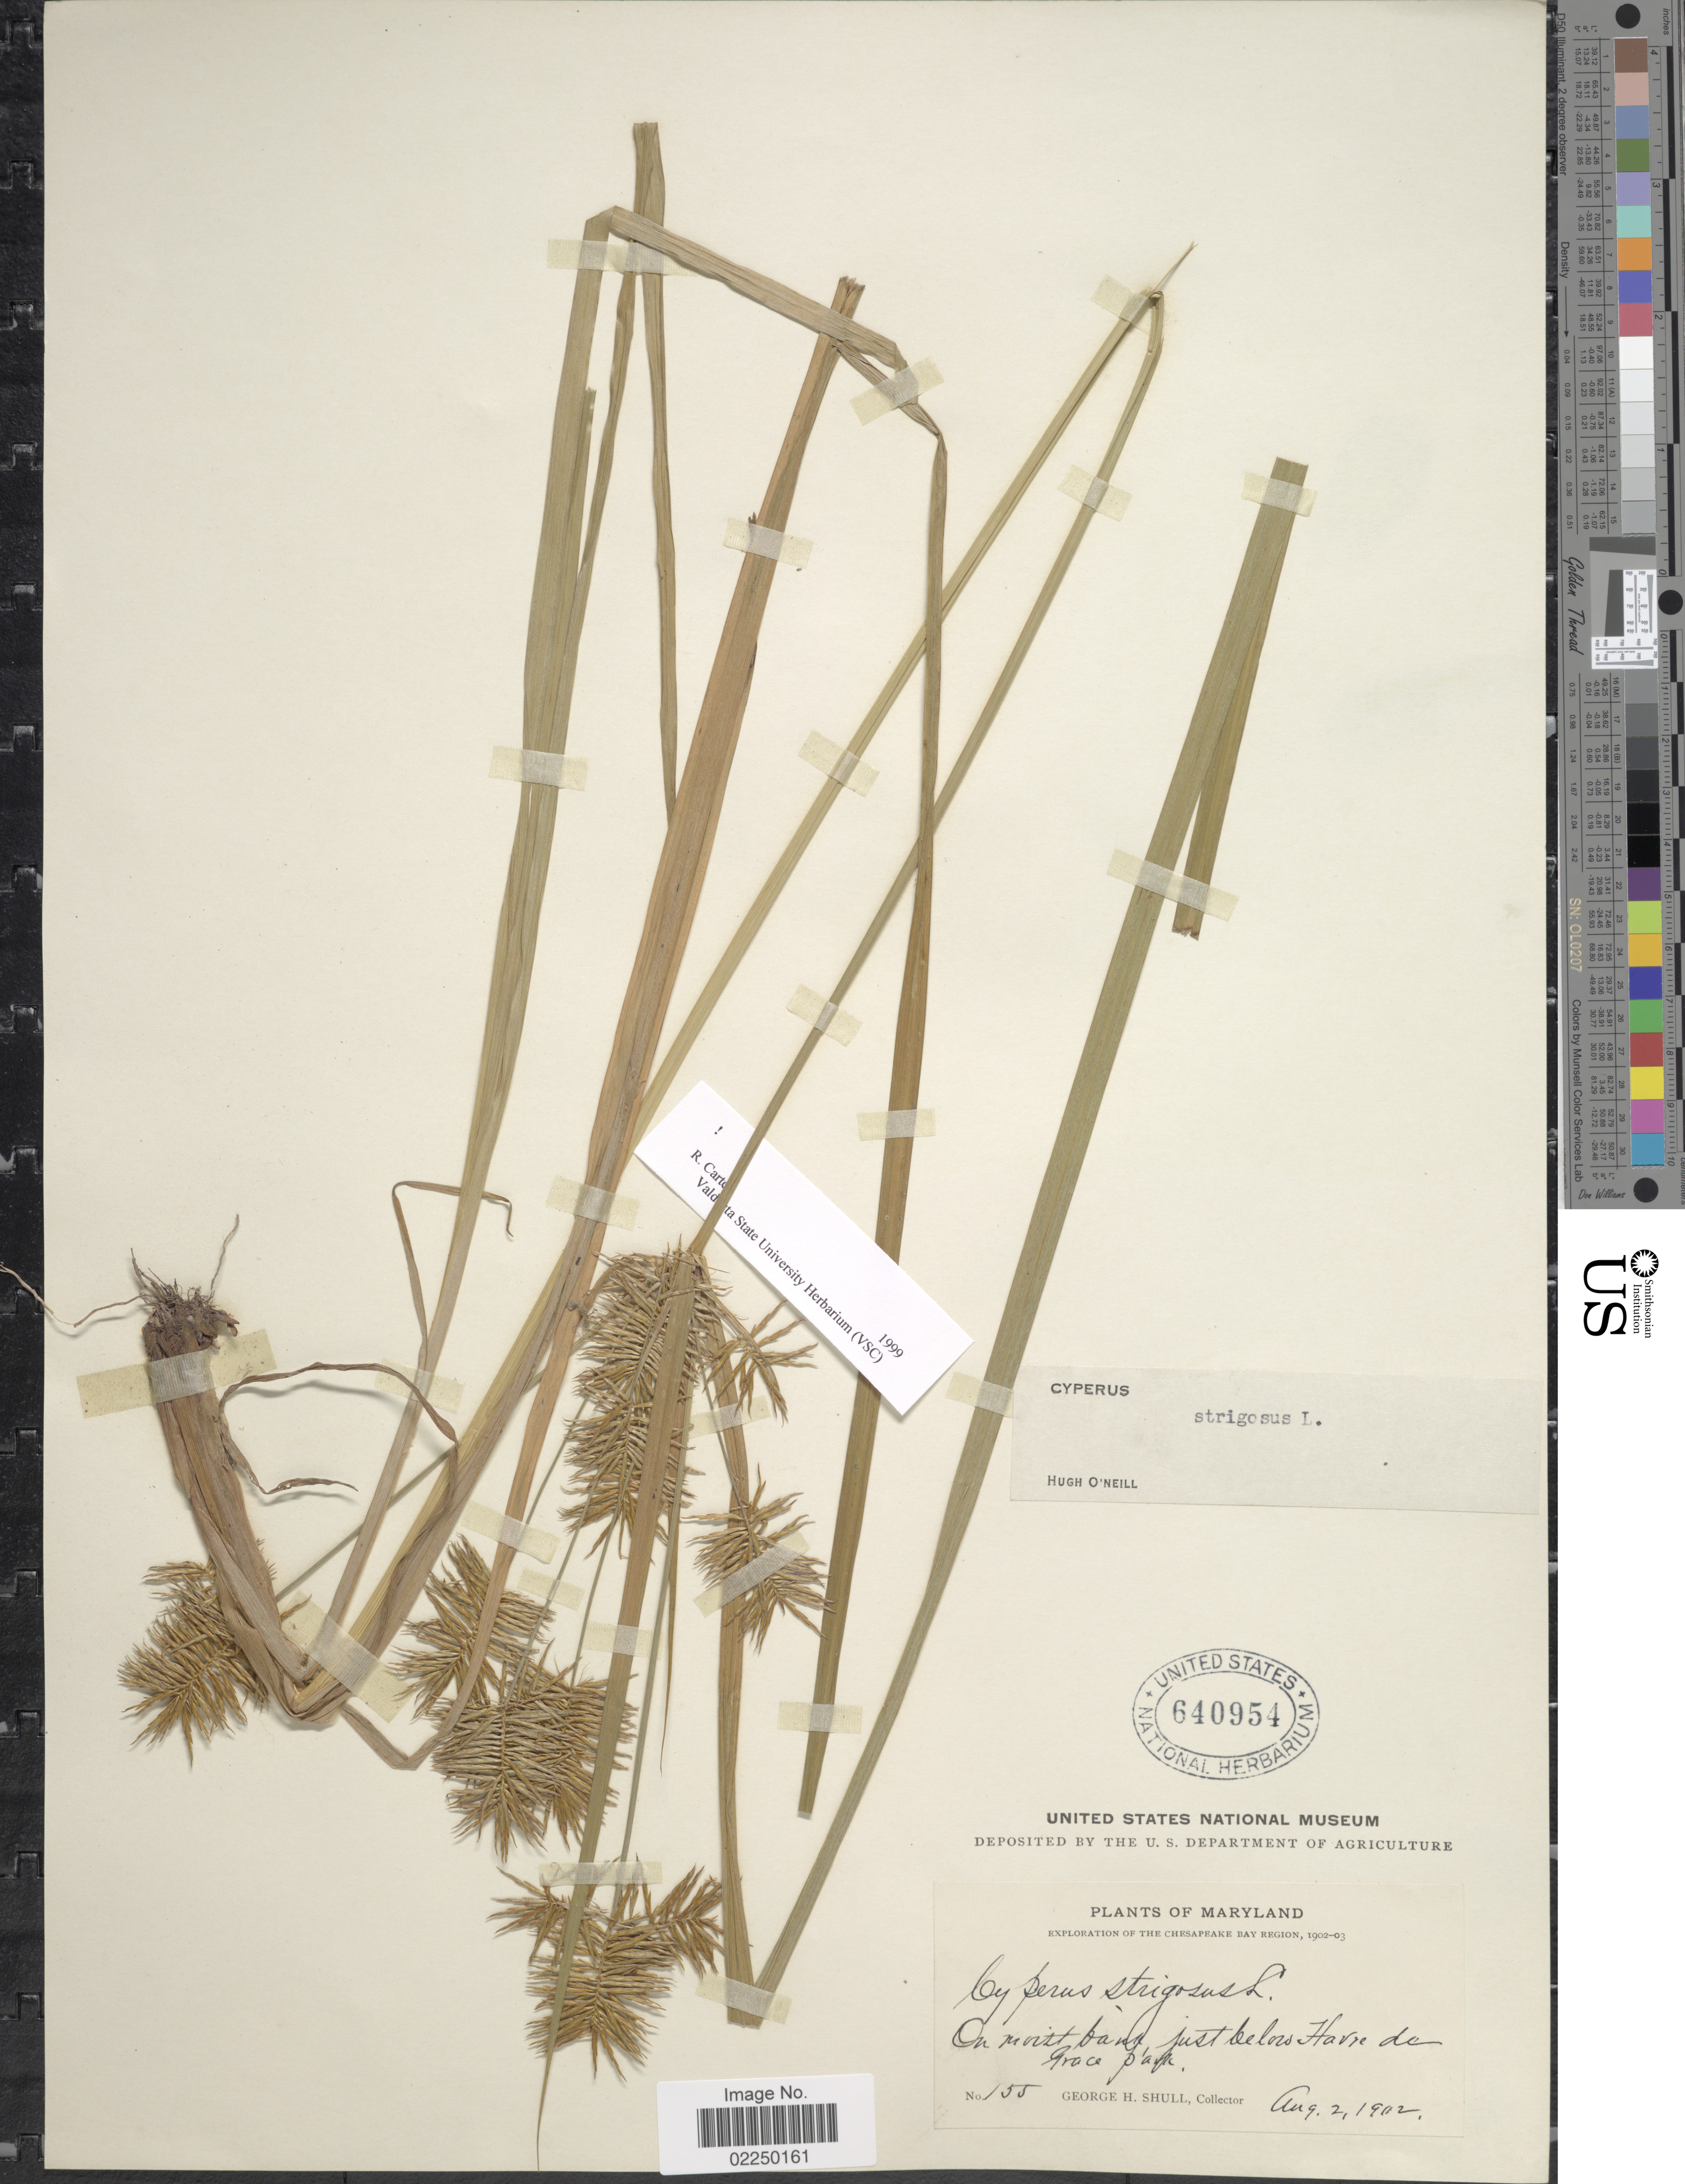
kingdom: Plantae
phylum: Tracheophyta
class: Liliopsida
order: Poales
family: Cyperaceae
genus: Cyperus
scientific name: Cyperus strigosus L.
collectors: G. H. Shull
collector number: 155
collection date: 1902-08-02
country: United States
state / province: Maryland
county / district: Montgomery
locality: On moist bank, just below Havre de Grace Park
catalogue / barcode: US 640954